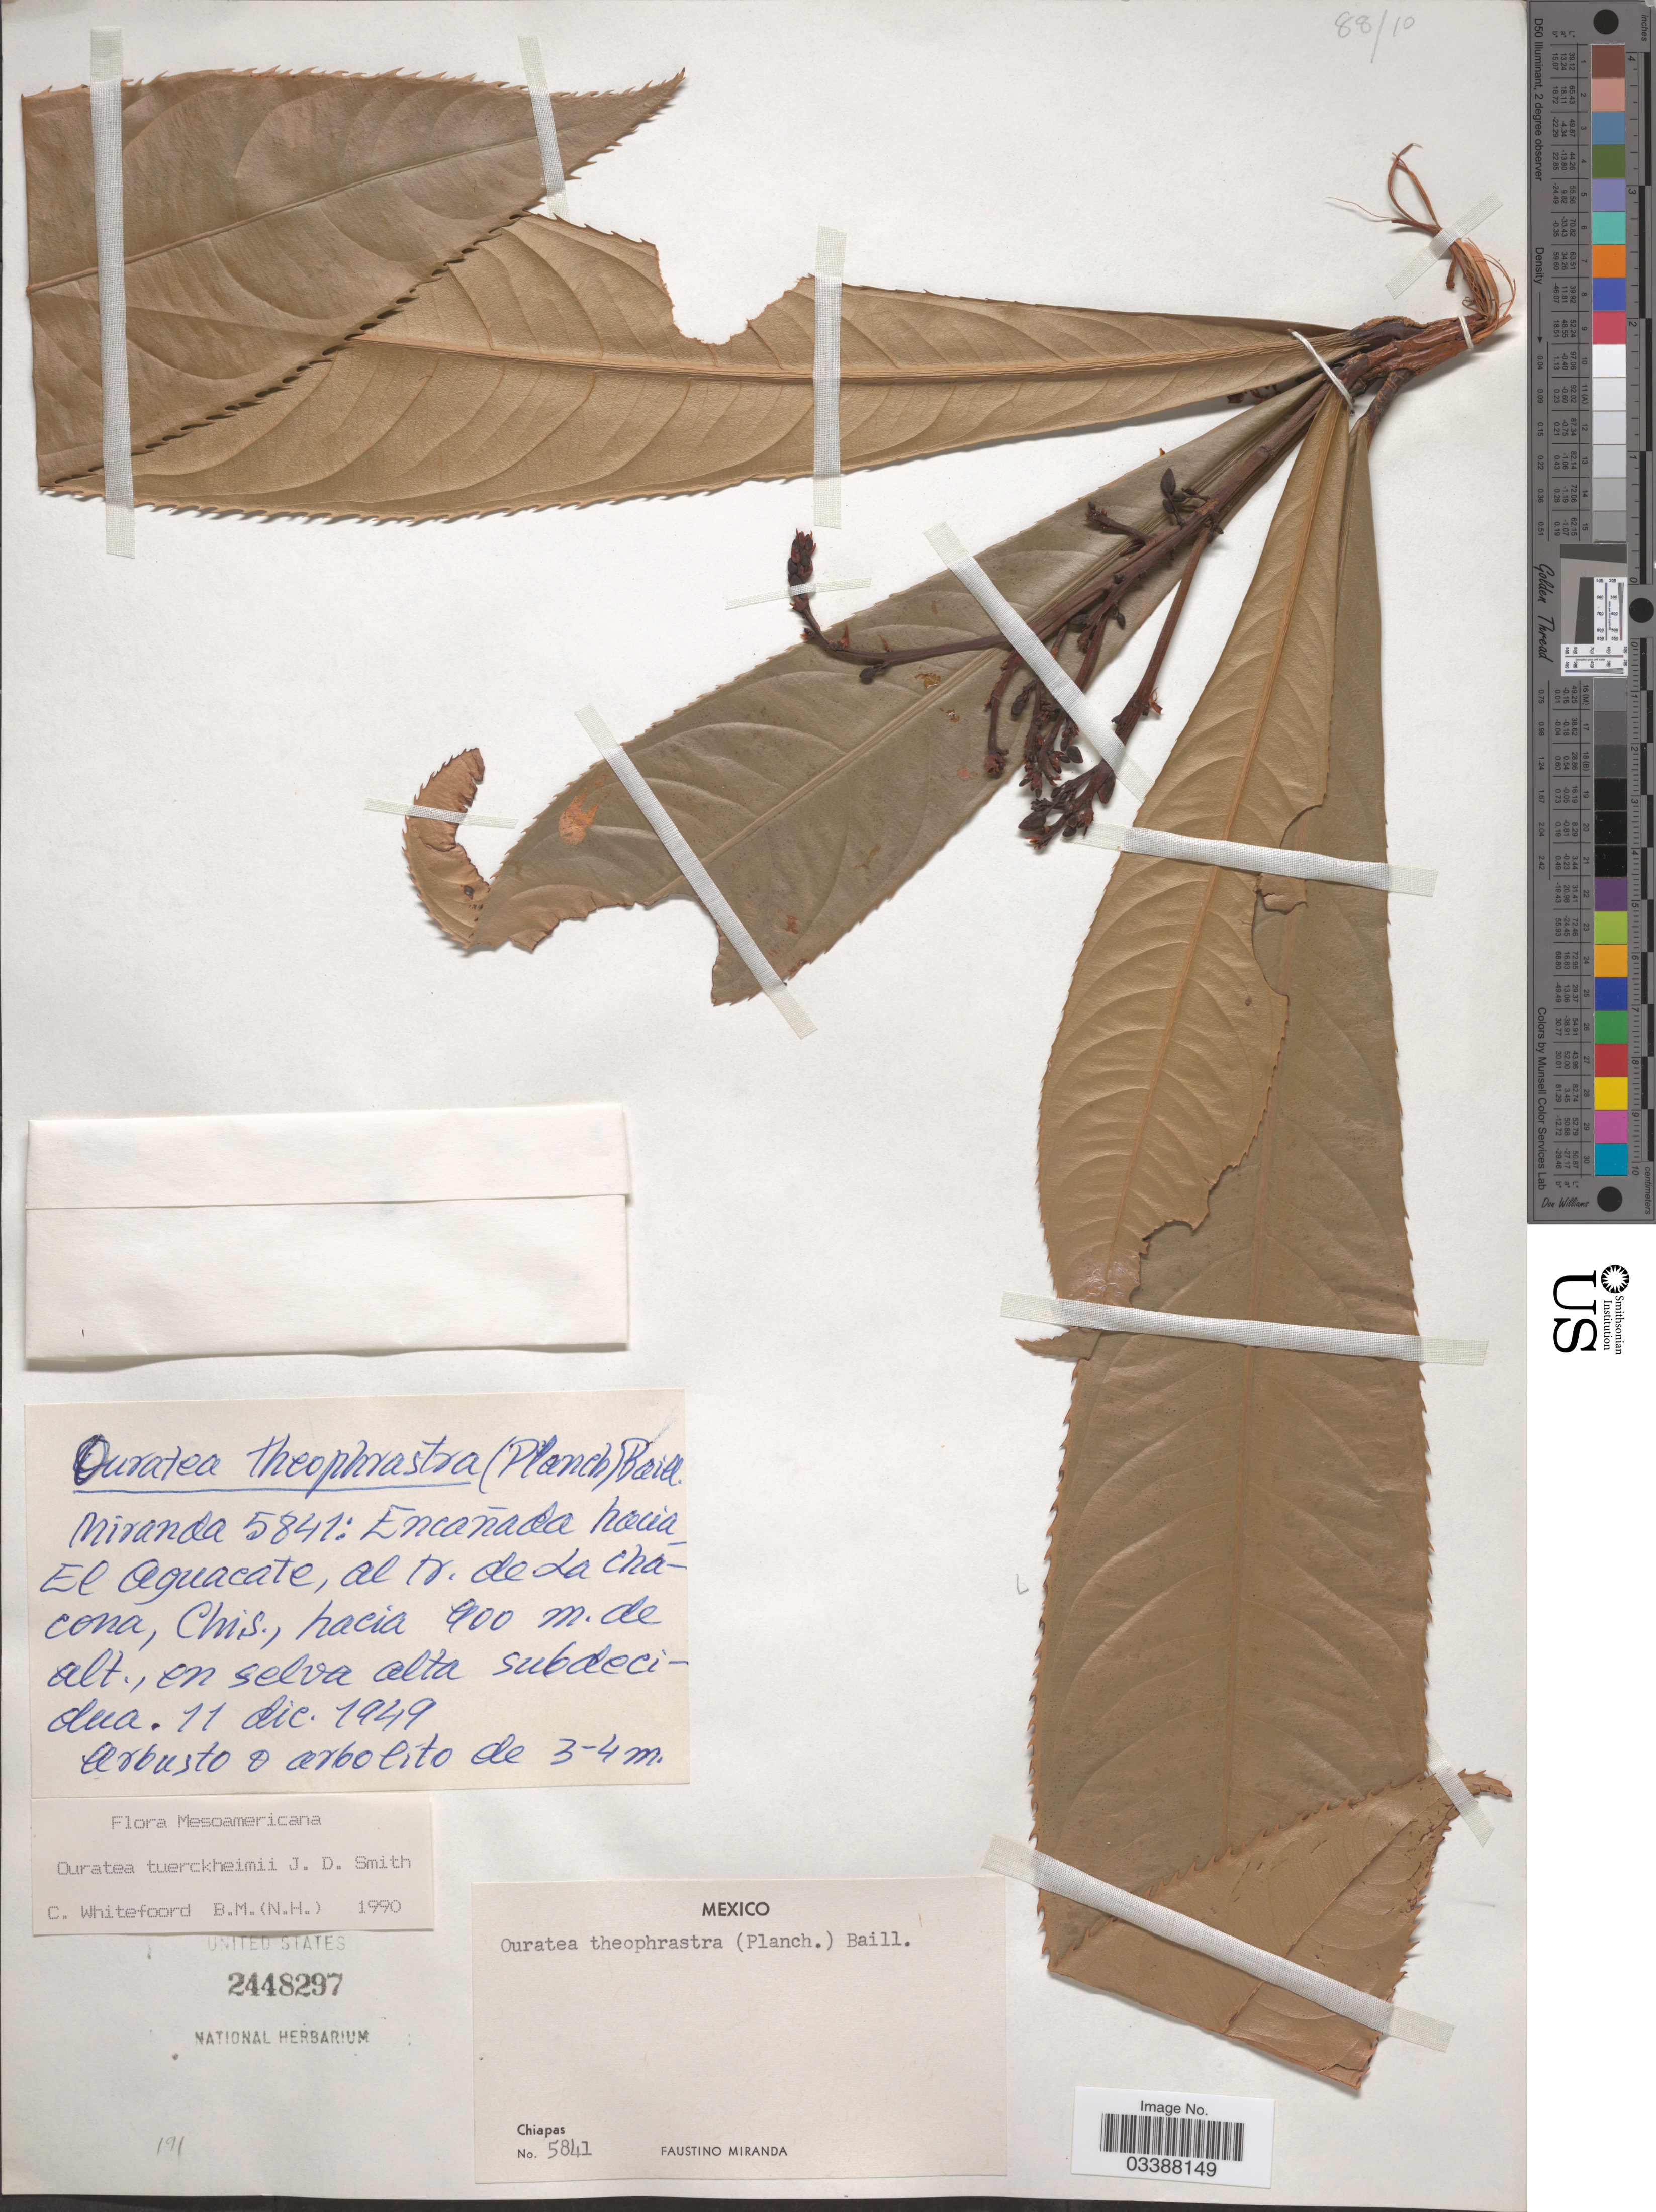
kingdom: Plantae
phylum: Tracheophyta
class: Magnoliopsida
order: Malpighiales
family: Ochnaceae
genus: Ouratea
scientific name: Ouratea tuerckheimii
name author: Donn. Sm.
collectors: F. Miranda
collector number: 5841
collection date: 1949-12-11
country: Mexico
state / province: Chiapas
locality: Encañada hacia El Aguacate, al N. de La Chacona, Chis.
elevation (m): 900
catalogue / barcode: US 2448297